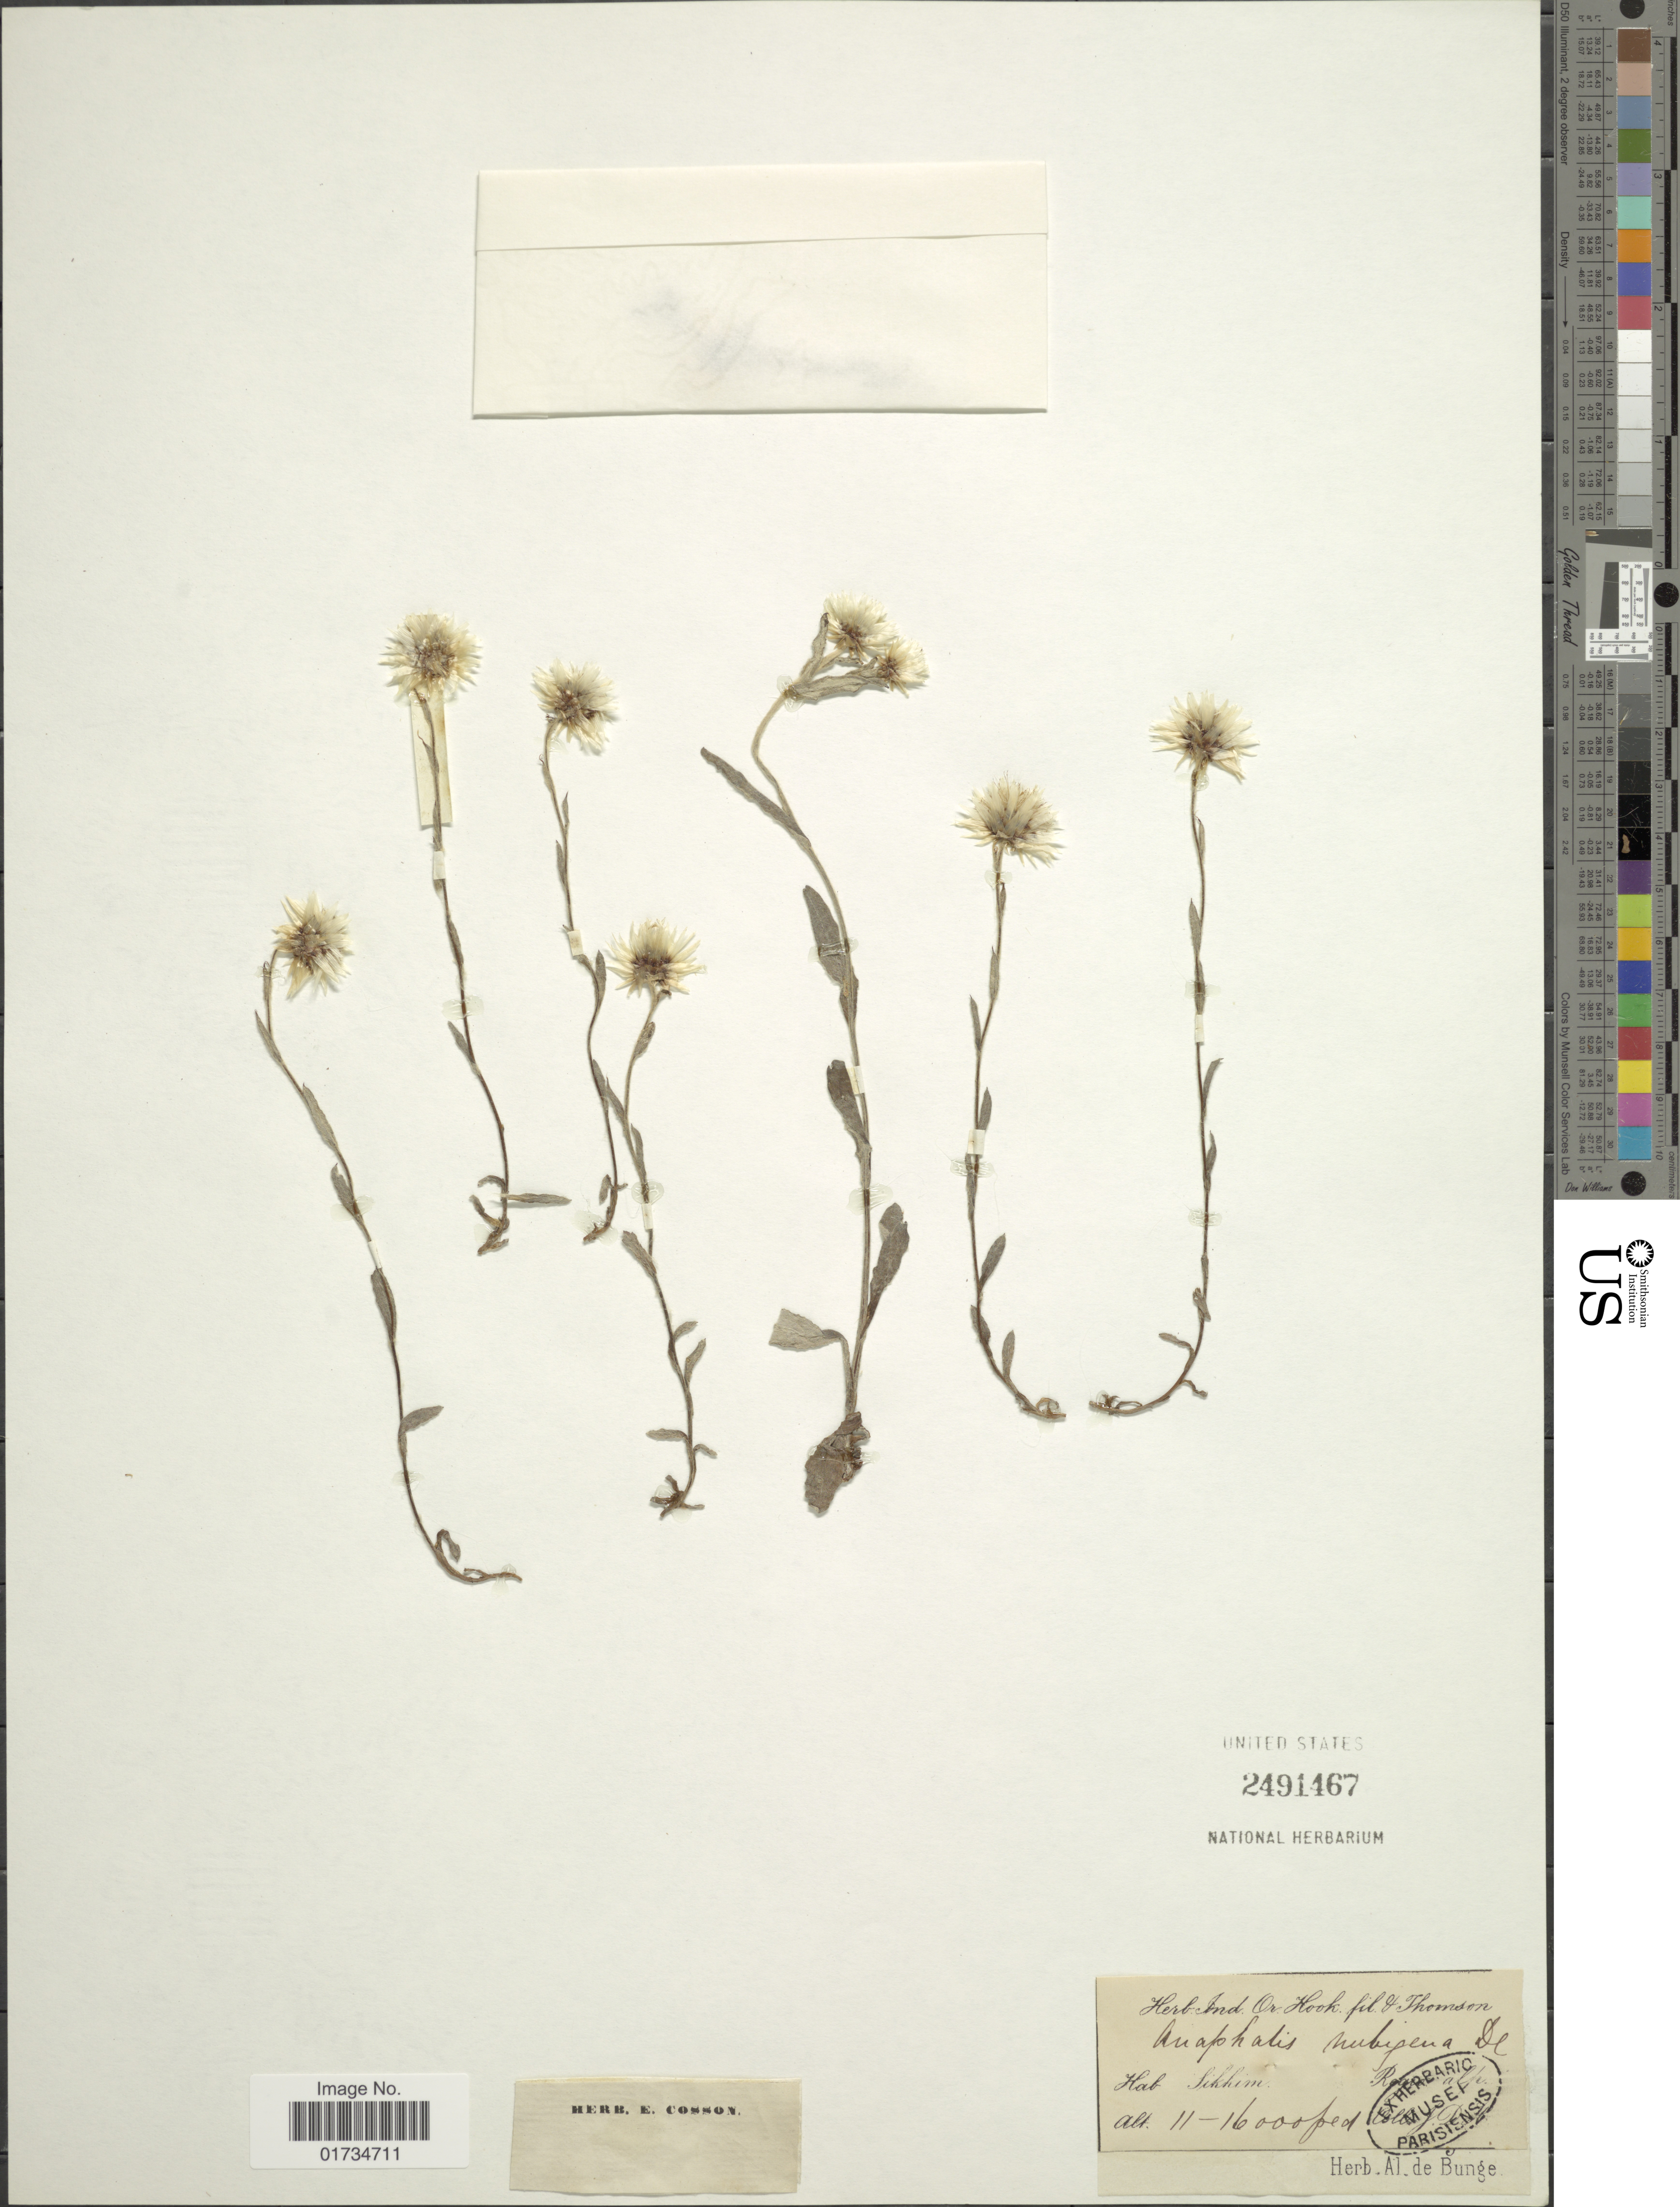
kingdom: Plantae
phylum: Tracheophyta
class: Magnoliopsida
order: Asterales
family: Asteraceae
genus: Anaphalis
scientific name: Anaphalis nubigena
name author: DC.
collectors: J. D. Hooker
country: India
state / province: Sikkim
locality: Sikhim. Regio alp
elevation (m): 3353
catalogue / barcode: US 2491467